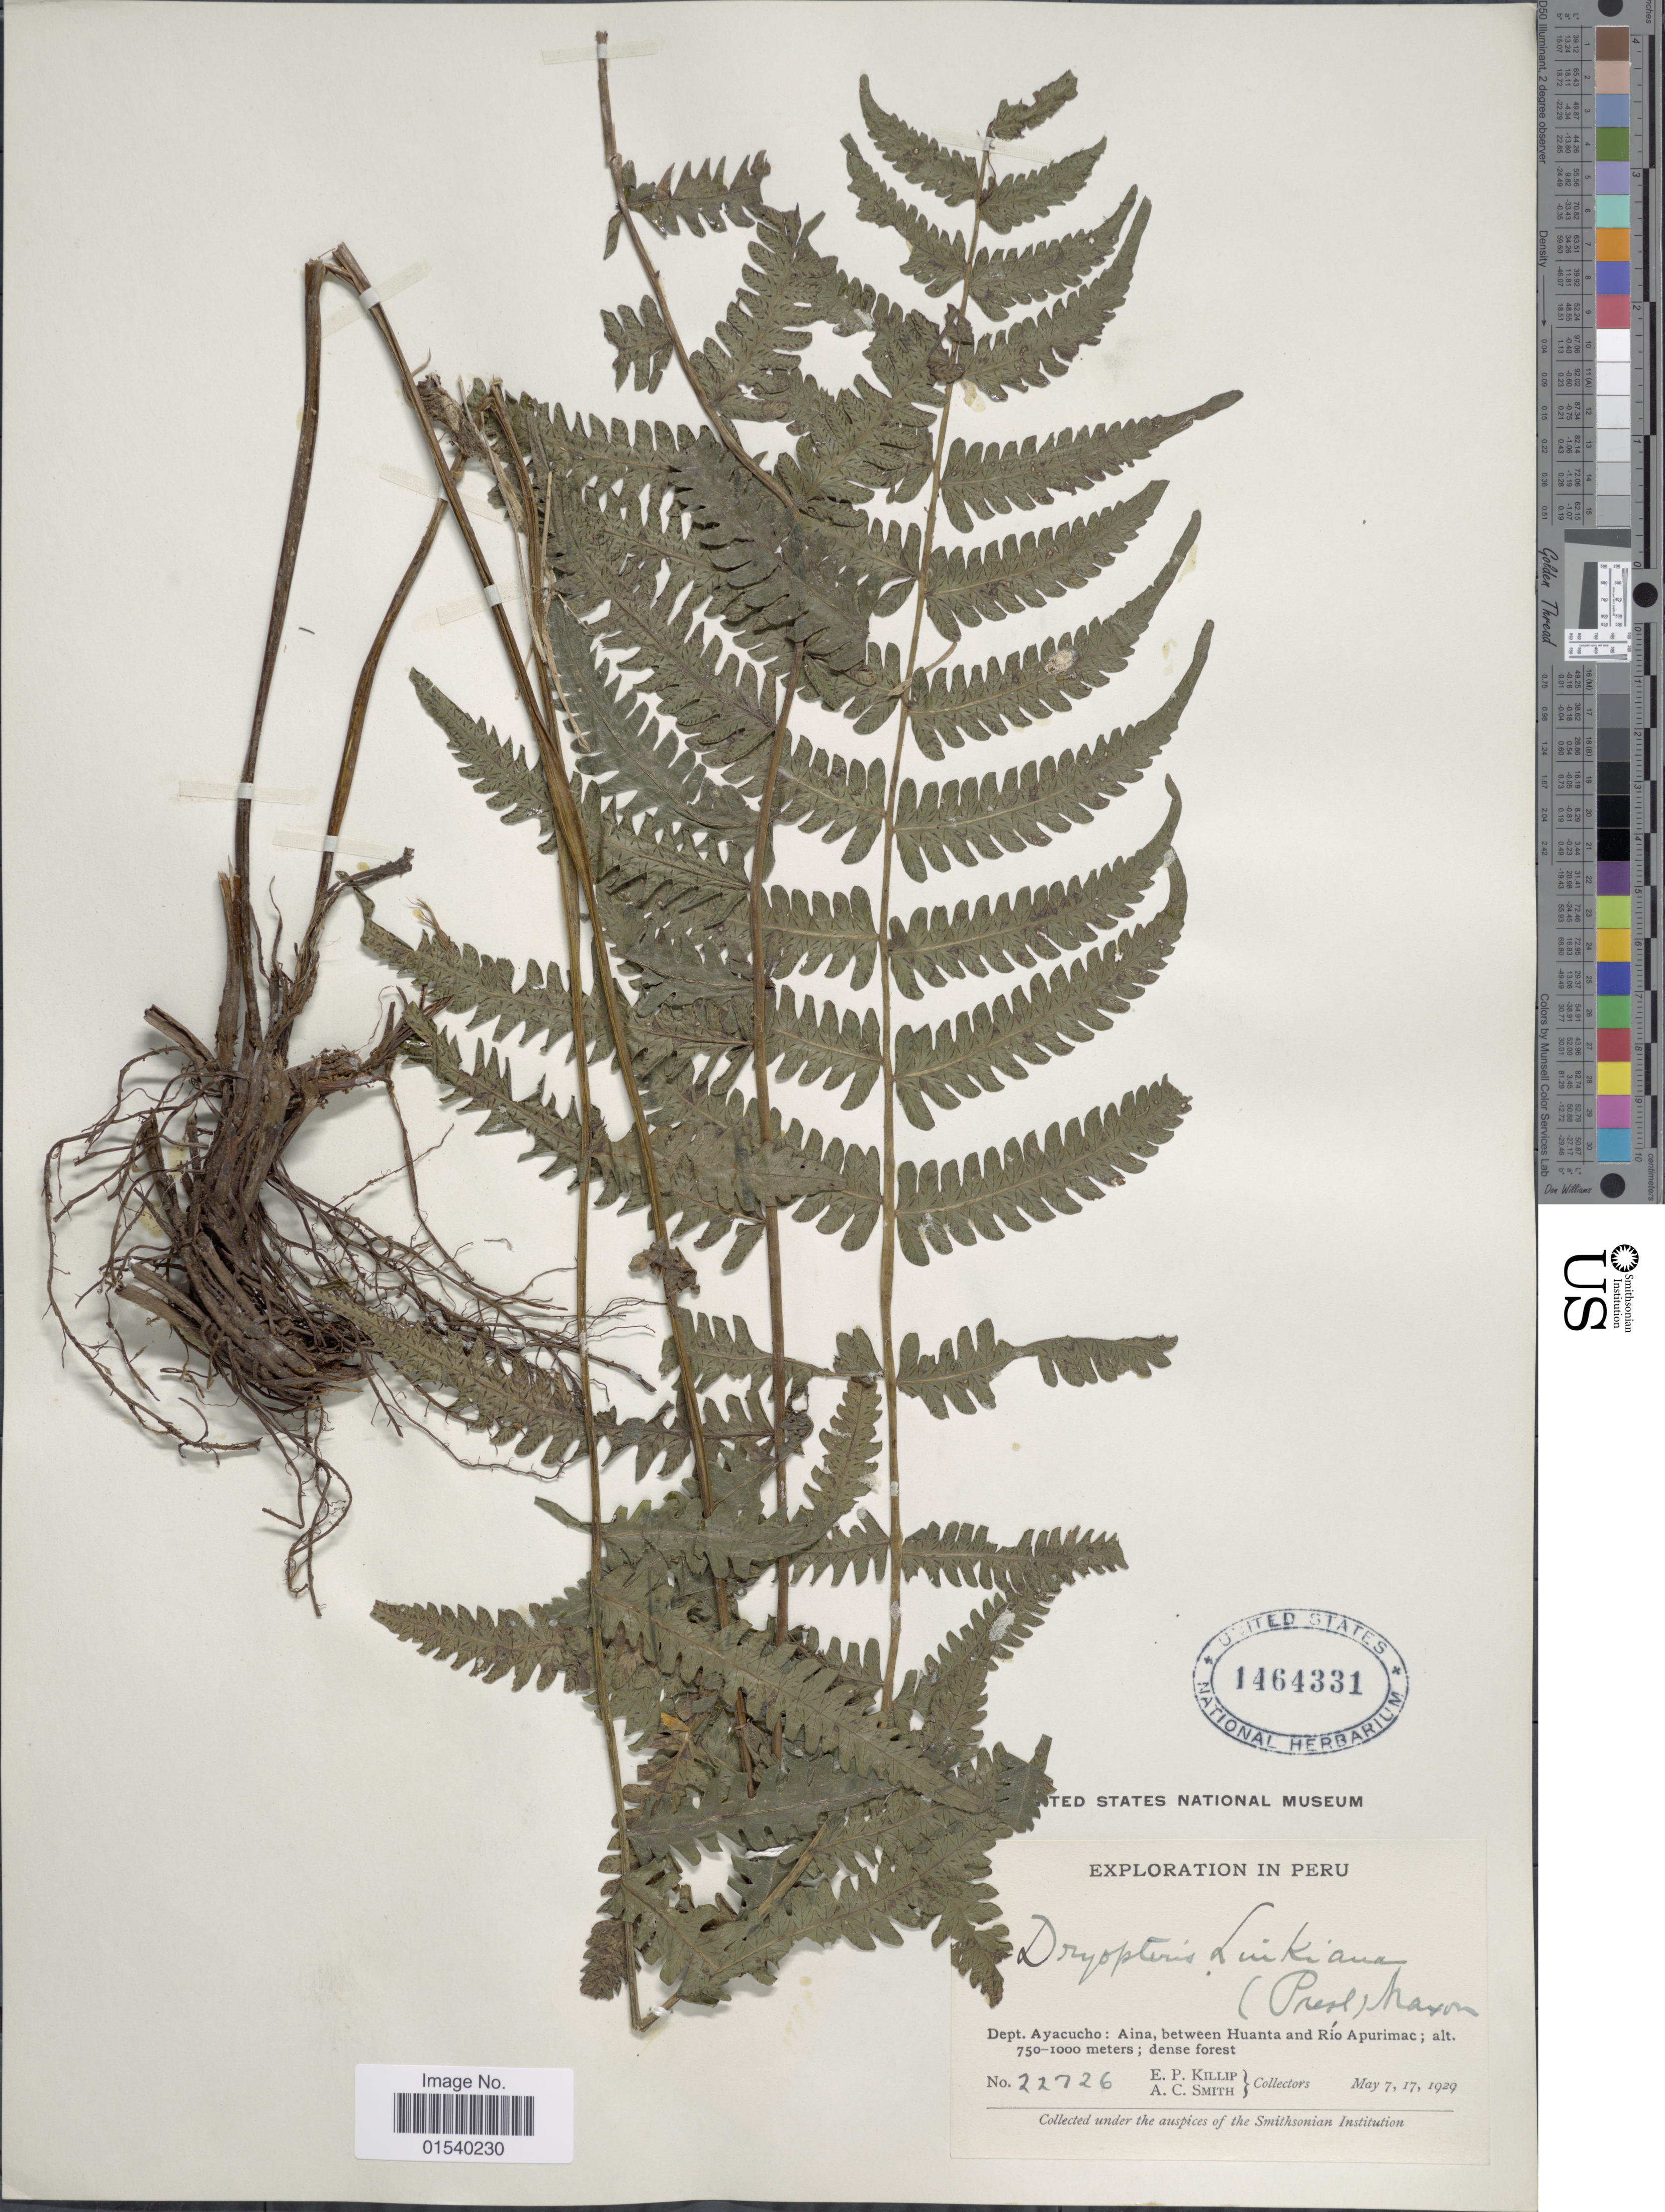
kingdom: Plantae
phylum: Tracheophyta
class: Polypodiopsida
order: Polypodiales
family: Thelypteridaceae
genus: Amauropelta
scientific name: Amauropelta linkiana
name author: (C. Presl) Pic. Serm.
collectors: E. P. Killip & A. C. Smith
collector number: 22726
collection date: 1929-05-07/1929-05-17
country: Peru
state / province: Ayacucho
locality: Dept. Ayacucho: Aina, between Huanta and Río Apurimac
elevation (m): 750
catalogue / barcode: US 1464331